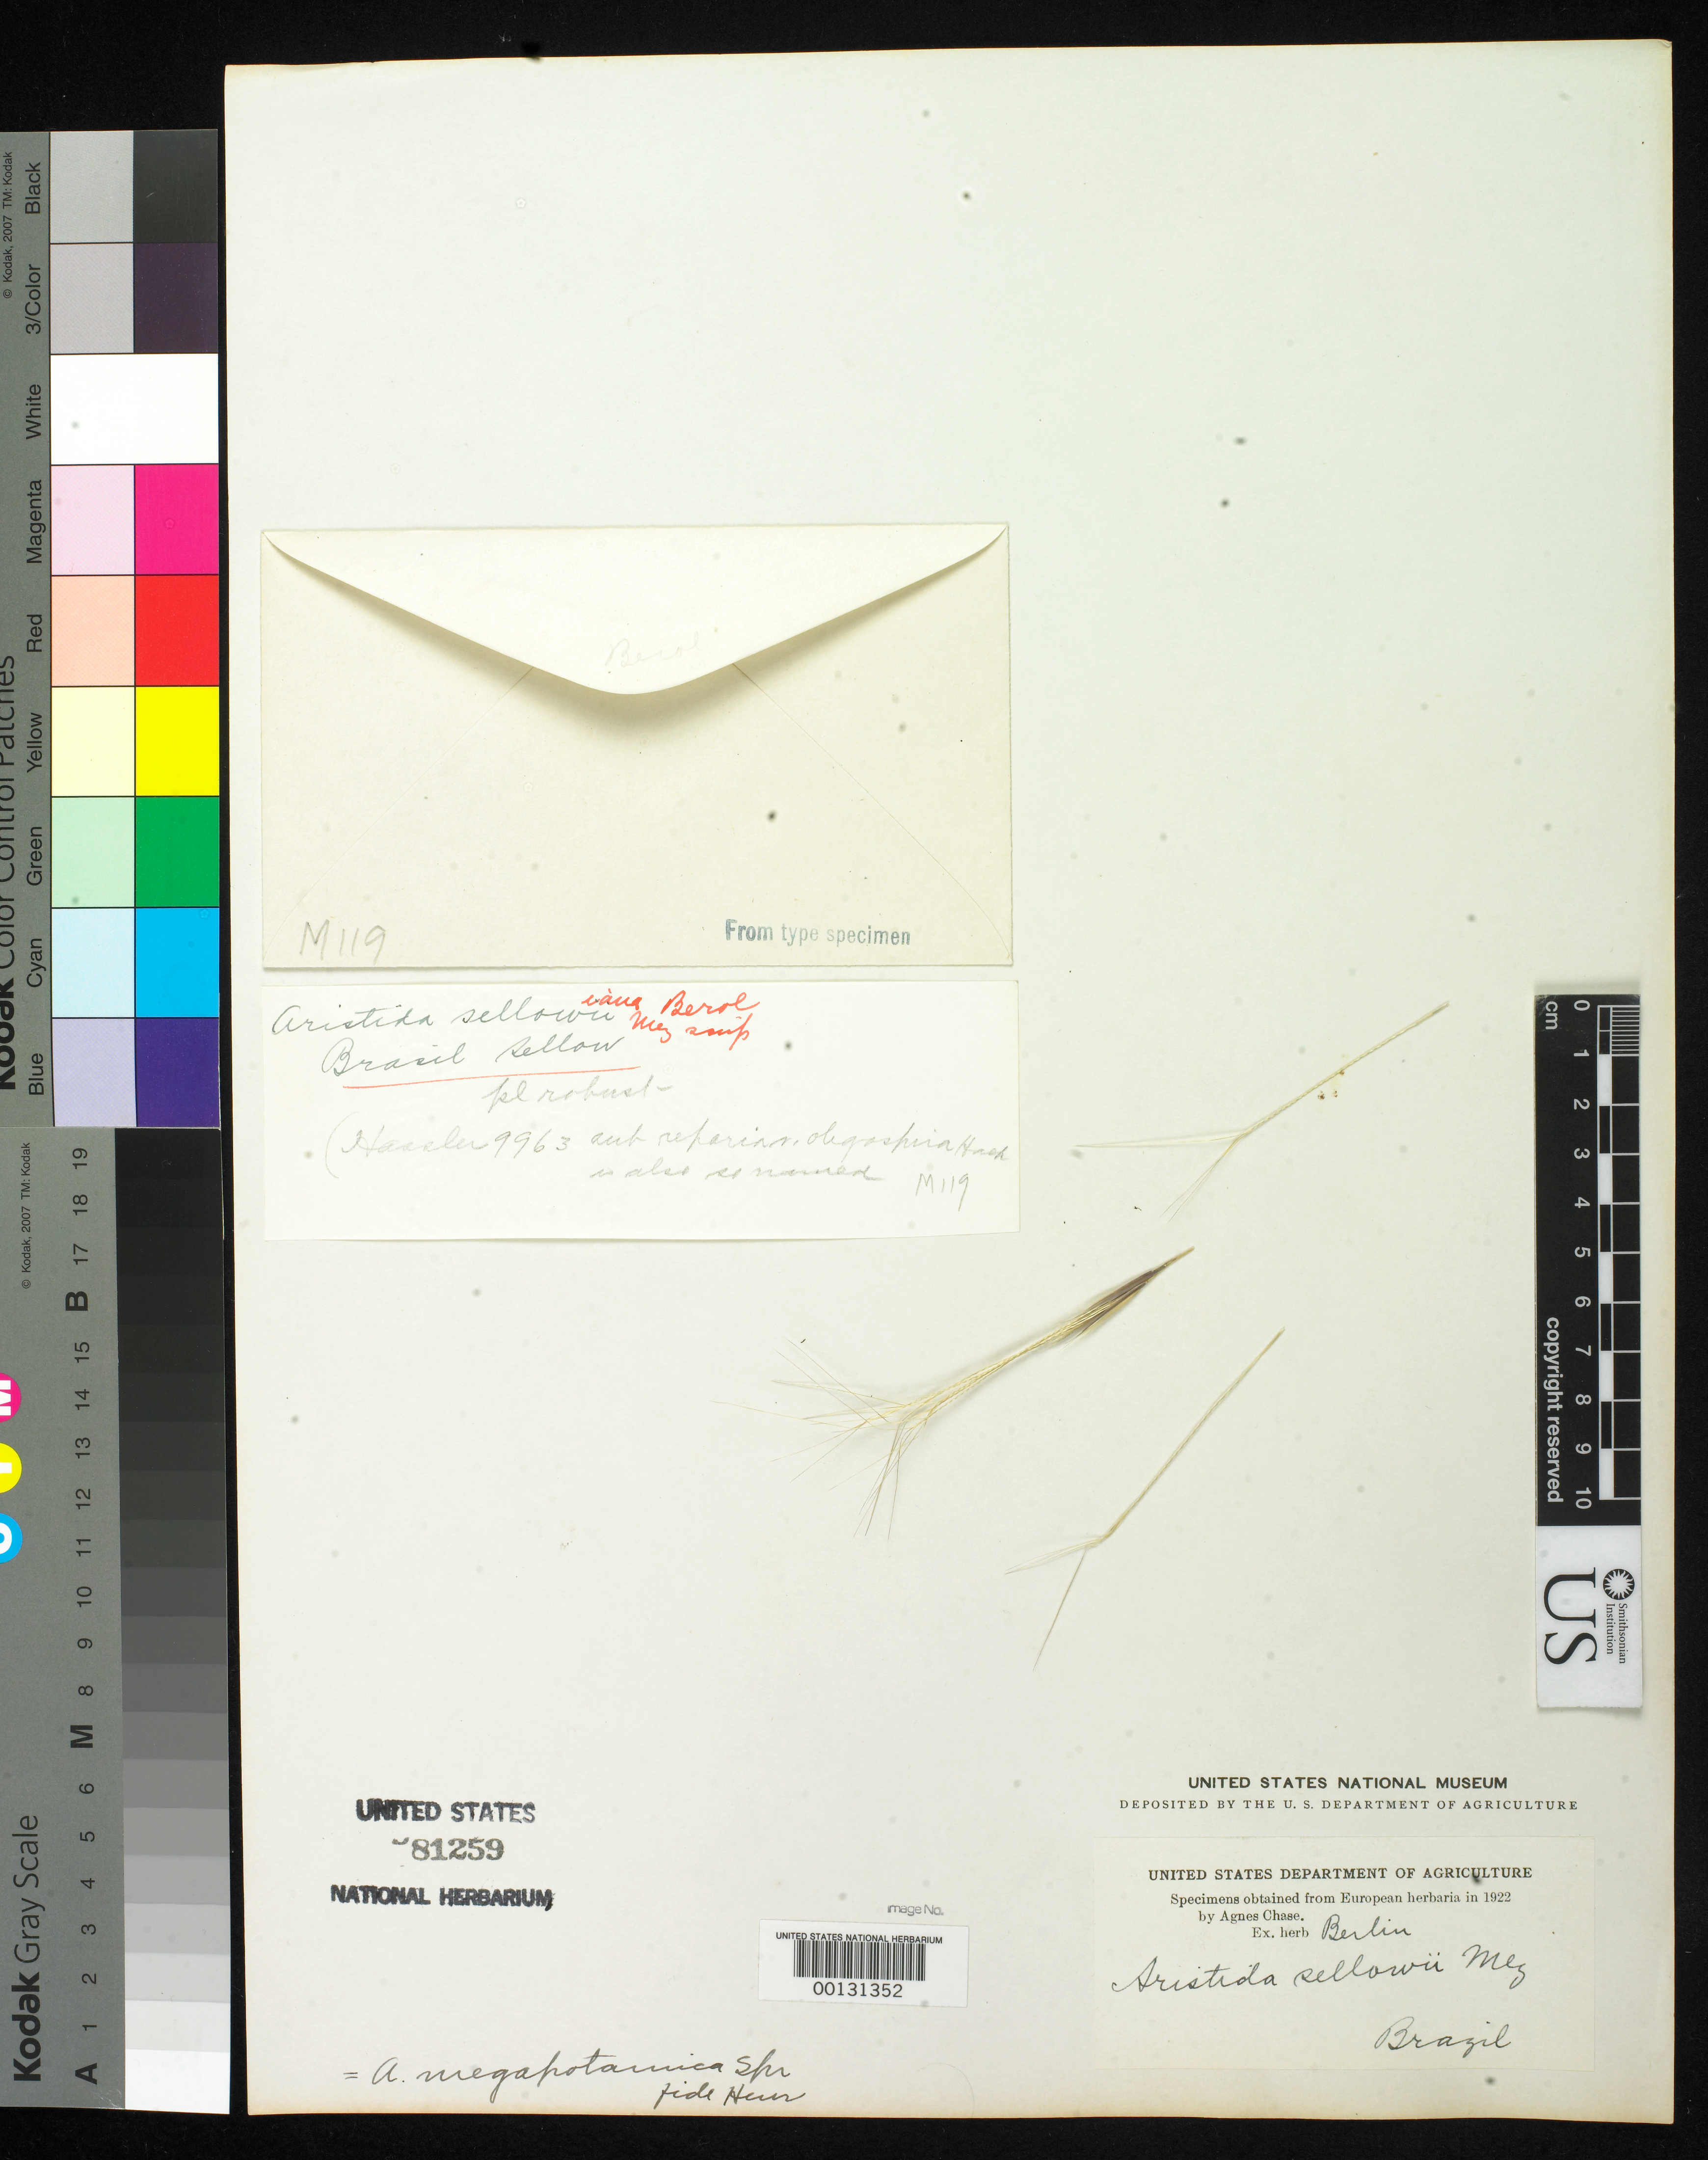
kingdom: Plantae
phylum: Tracheophyta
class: Liliopsida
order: Poales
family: Poaceae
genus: Aristida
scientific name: Aristida sellowii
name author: Mez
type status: Type Fragment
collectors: F. Sellow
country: Brazil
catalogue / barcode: US 81259